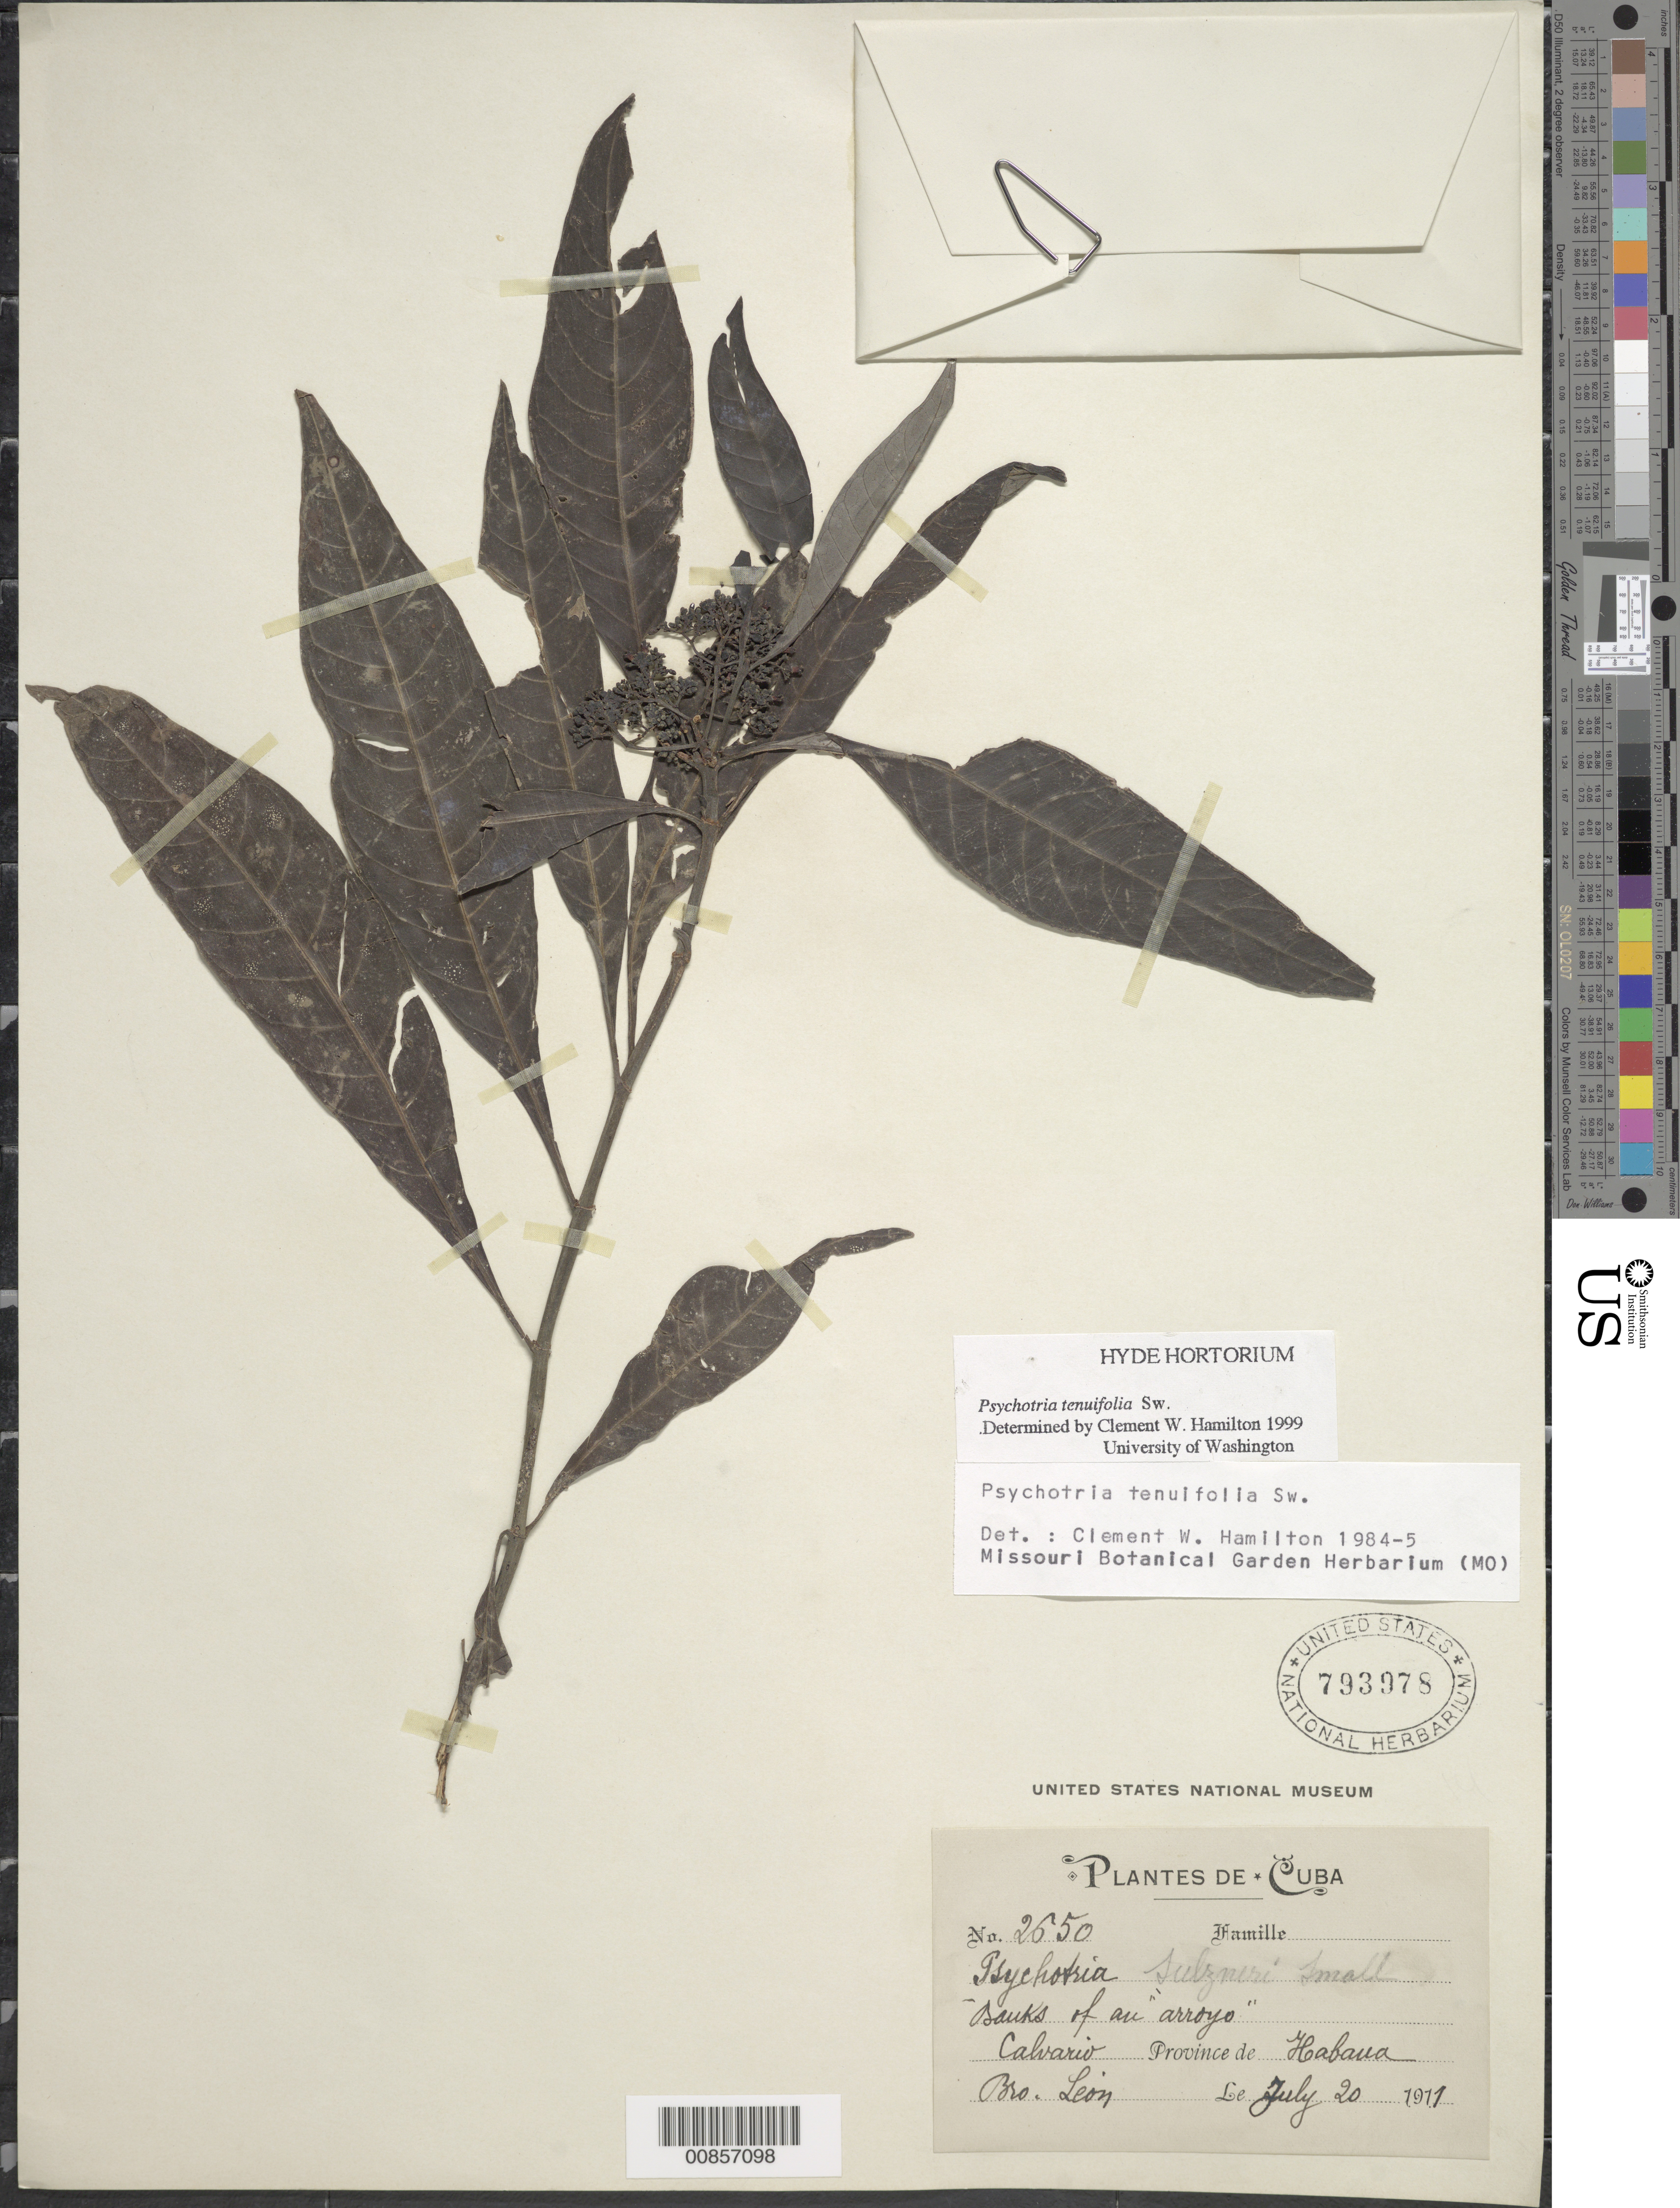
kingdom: Plantae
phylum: Tracheophyta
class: Magnoliopsida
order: Gentianales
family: Rubiaceae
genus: Psychotria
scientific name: Psychotria tenuifolia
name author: Sw.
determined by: Hamilton, C. W.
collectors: Bro. León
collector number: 2650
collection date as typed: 20 Jul 1911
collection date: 1911-07-20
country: Cuba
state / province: La Habana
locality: Calvario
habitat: Banks of an arroyo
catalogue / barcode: US 793978